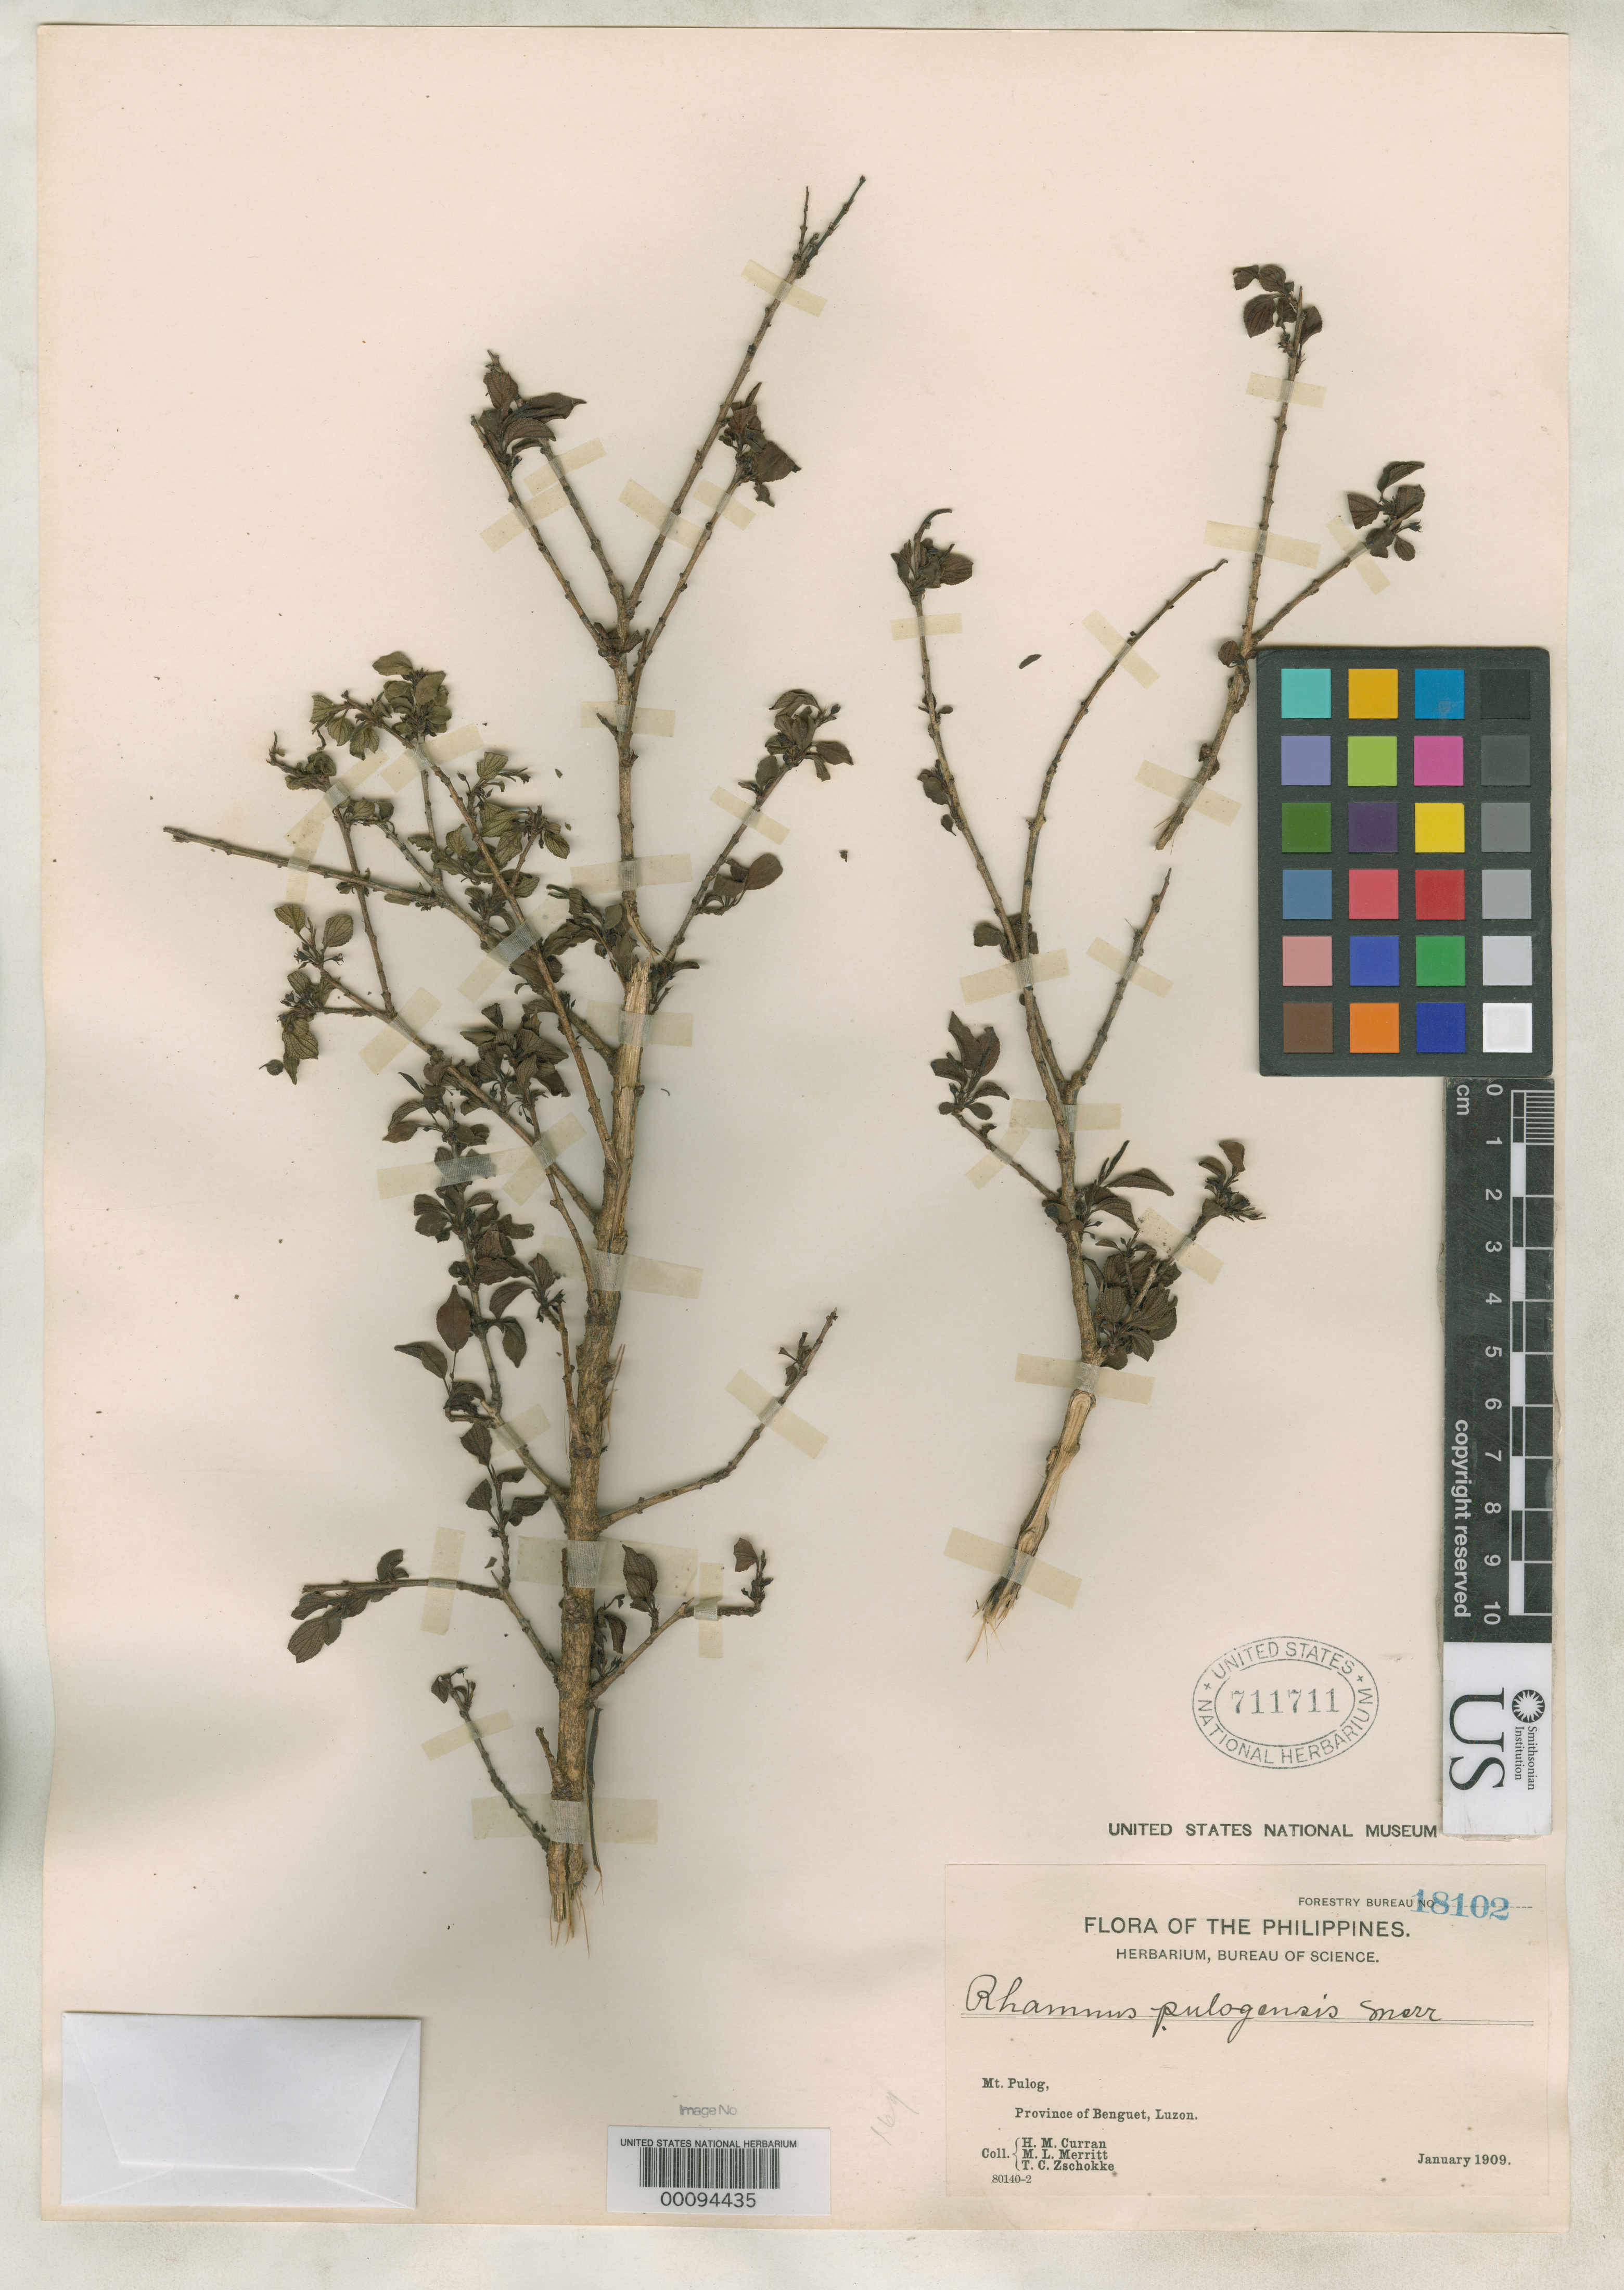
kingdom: Plantae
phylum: Tracheophyta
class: Magnoliopsida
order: Rosales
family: Rhamnaceae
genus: Rhamnus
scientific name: Rhamnus pulogensis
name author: Merr.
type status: Isotype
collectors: H. M. Curran, M. L. Merritt & T. C. Zschokke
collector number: For. Bur. 18102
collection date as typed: Jan 1910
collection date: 1910-01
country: Philippines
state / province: Cordillera (Administrative Region)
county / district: Benguet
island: Luzon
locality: Mt. Pulog.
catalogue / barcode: US 711711